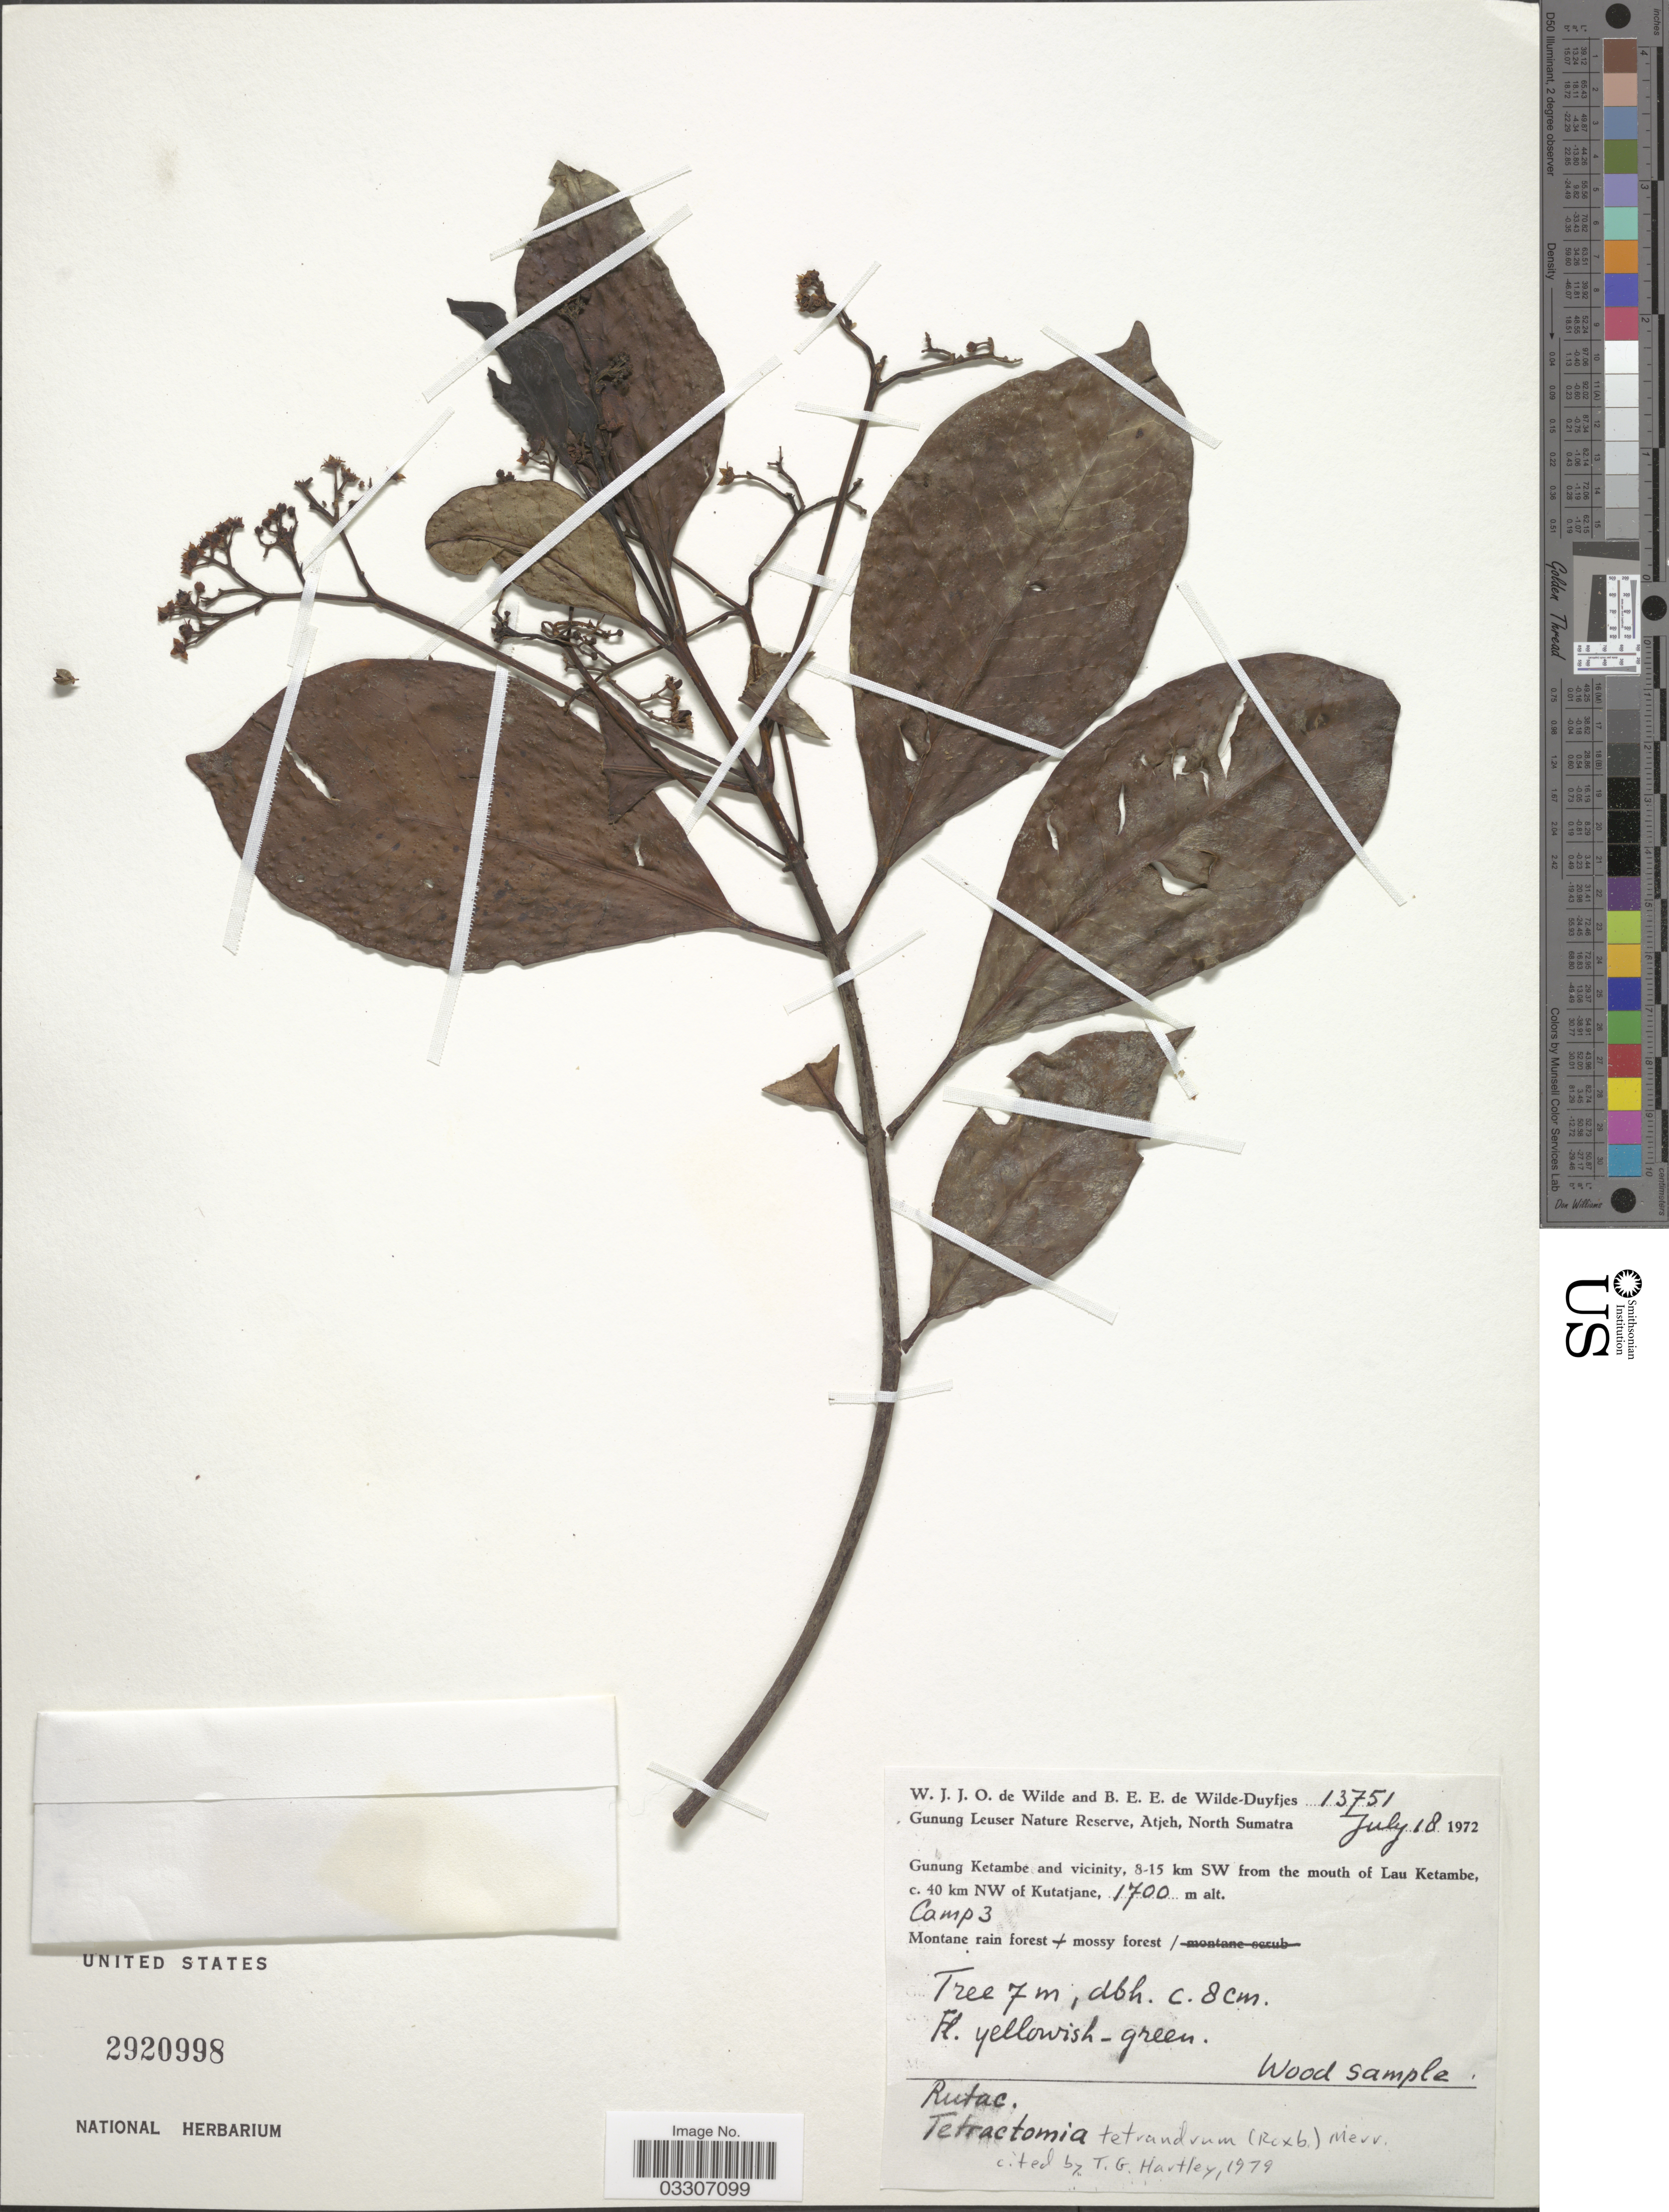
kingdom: Plantae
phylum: Tracheophyta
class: Magnoliopsida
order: Sapindales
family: Rutaceae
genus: Tetractomia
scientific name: Tetractomia tetrandra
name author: (Roxb.) Merr.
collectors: W. J. de Wilde & B. E. de Wilde-Duyfjes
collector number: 13751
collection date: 1972-07-18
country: Indonesia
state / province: Sumatra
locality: Gunung Leuser Nature Reserve, Atjeh, North Sumatra. Gunung Ketambe and vicinity, 8-15 km SW from the mouth of Lau Ketambe, c. 40 km NW of Kutatjane. Camp 3.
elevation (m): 1700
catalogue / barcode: US 2920998